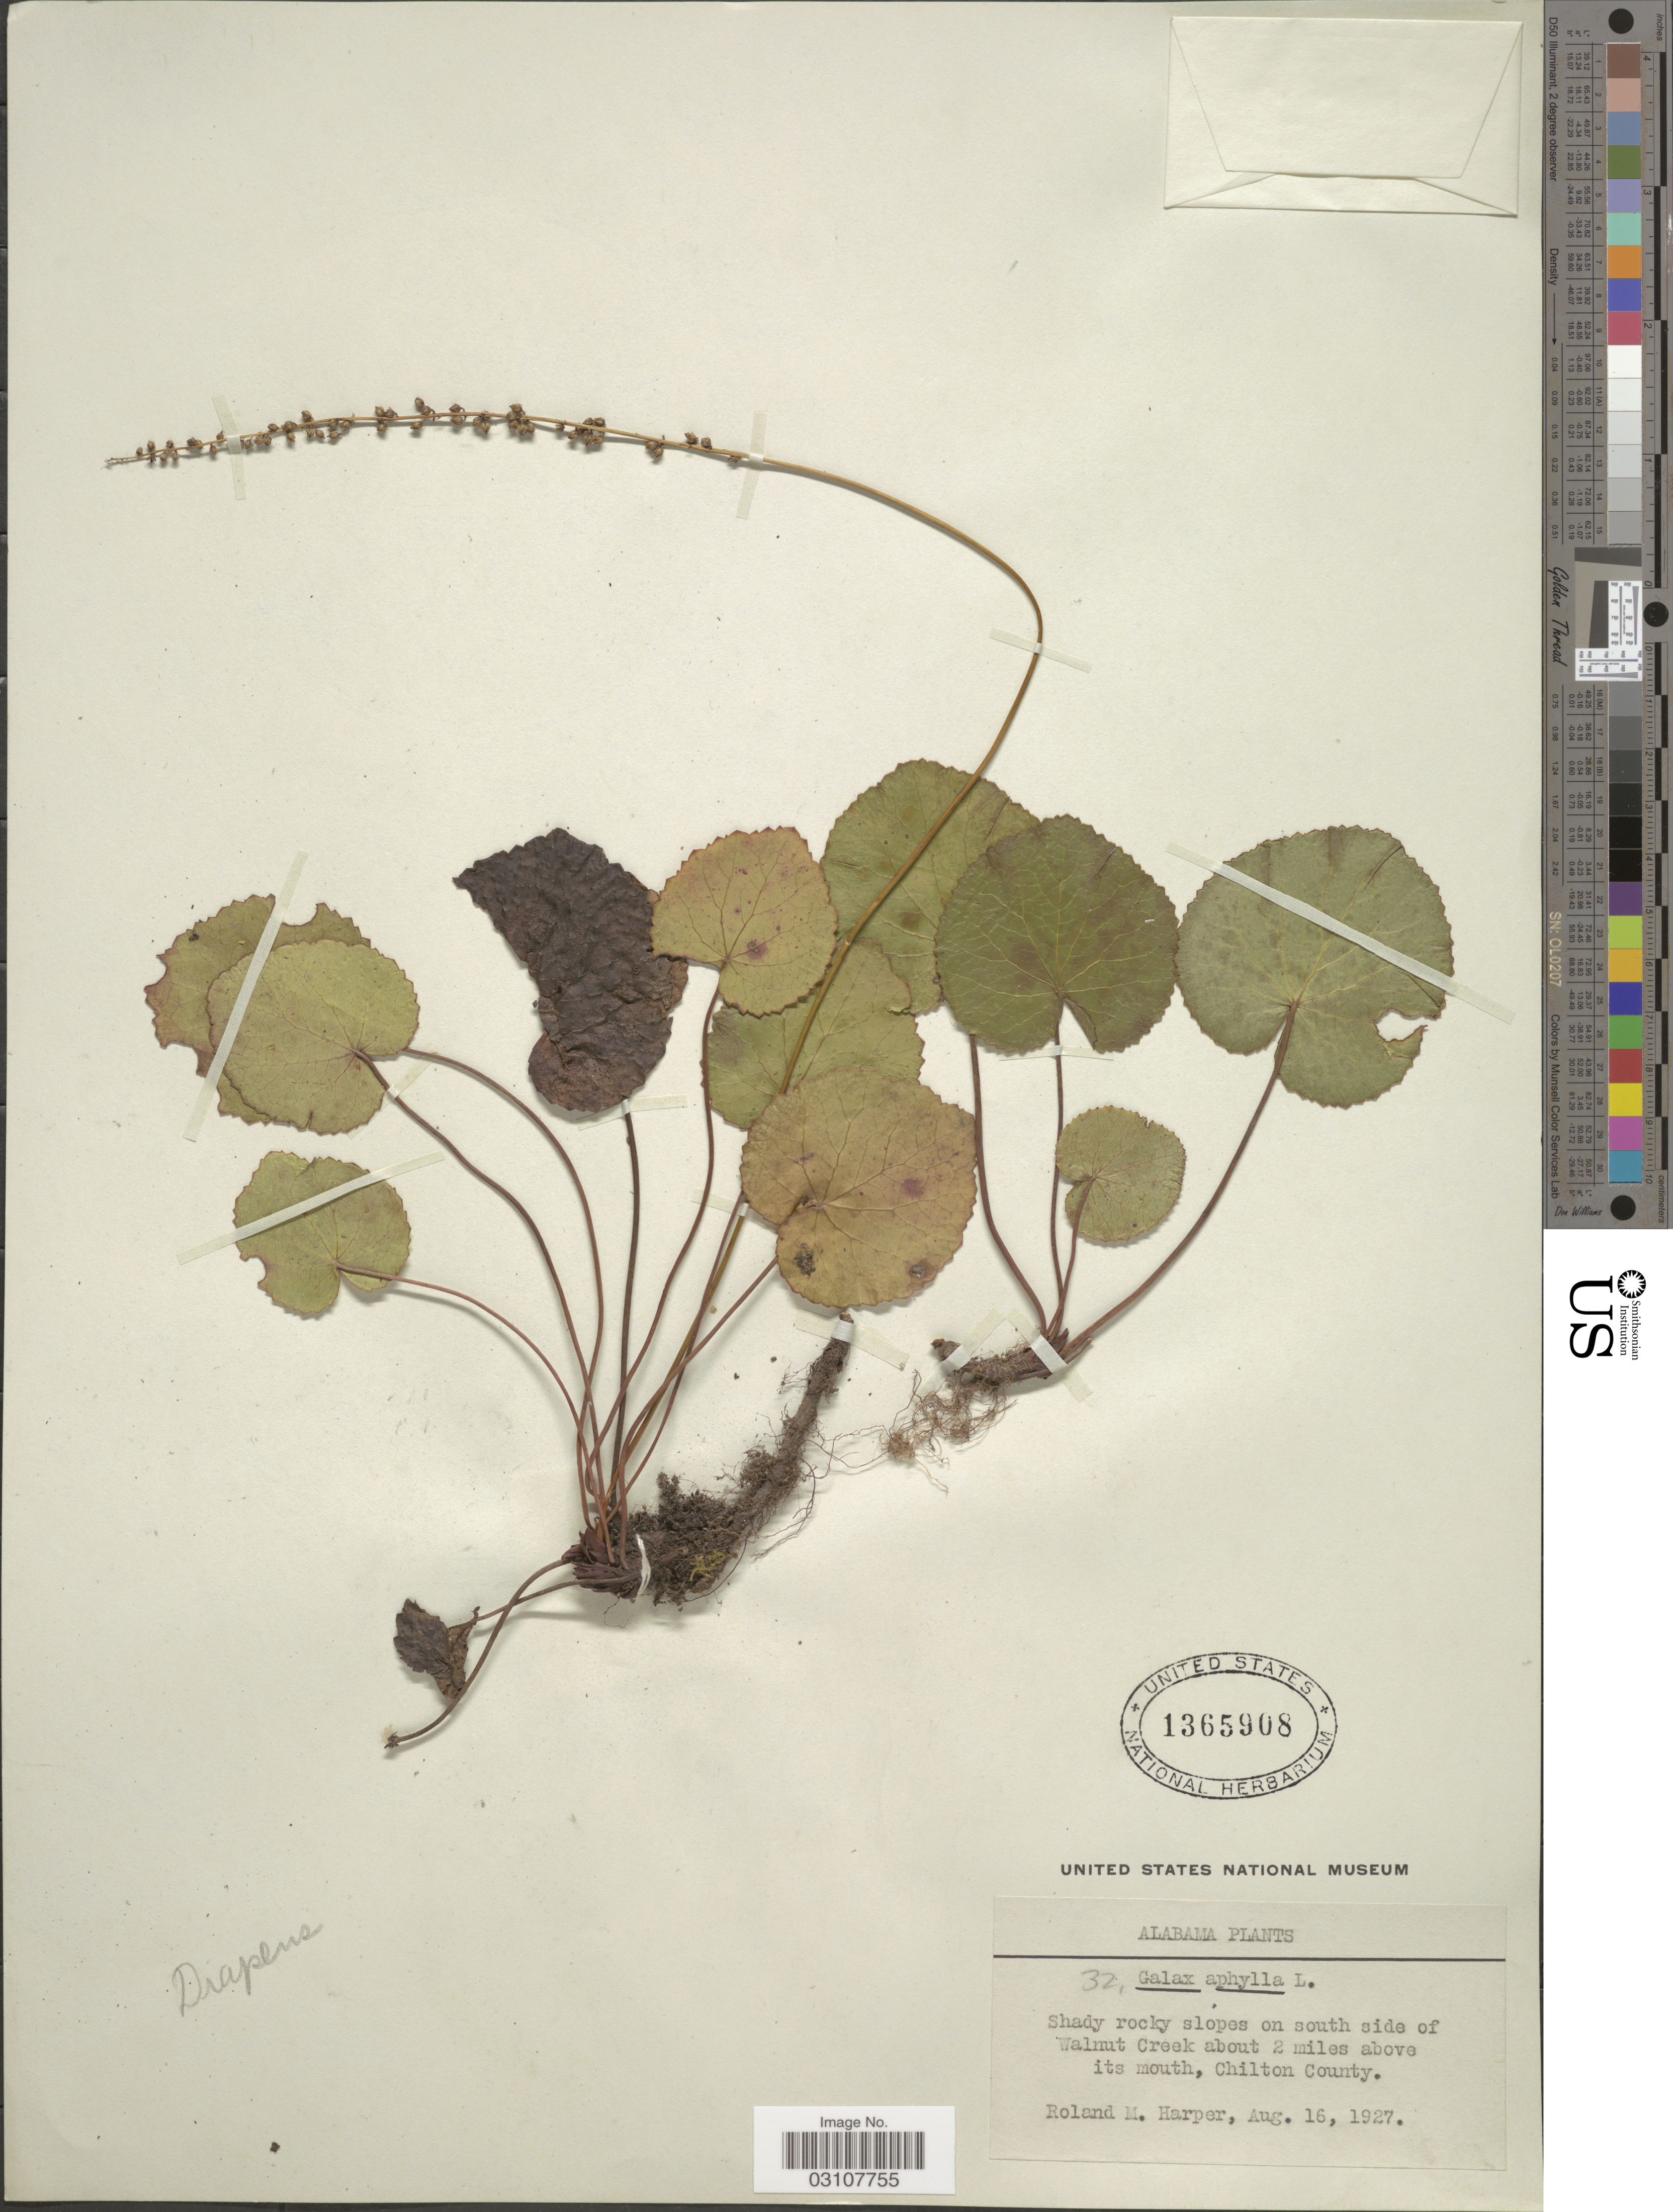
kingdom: Plantae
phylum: Tracheophyta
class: Magnoliopsida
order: Ericales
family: Diapensiaceae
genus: Galax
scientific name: Galax urceolata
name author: (Poir.) Brummitt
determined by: Gaynor, Michelle L., (FLAS), University of Florida (UNITED STATES)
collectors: R. M. Harper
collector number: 32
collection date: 1927-08-16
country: United States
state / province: Alabama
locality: Slopes on south side of Walnut Creek about 2 miles above its mouth, Chilton County.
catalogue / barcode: US 1365908